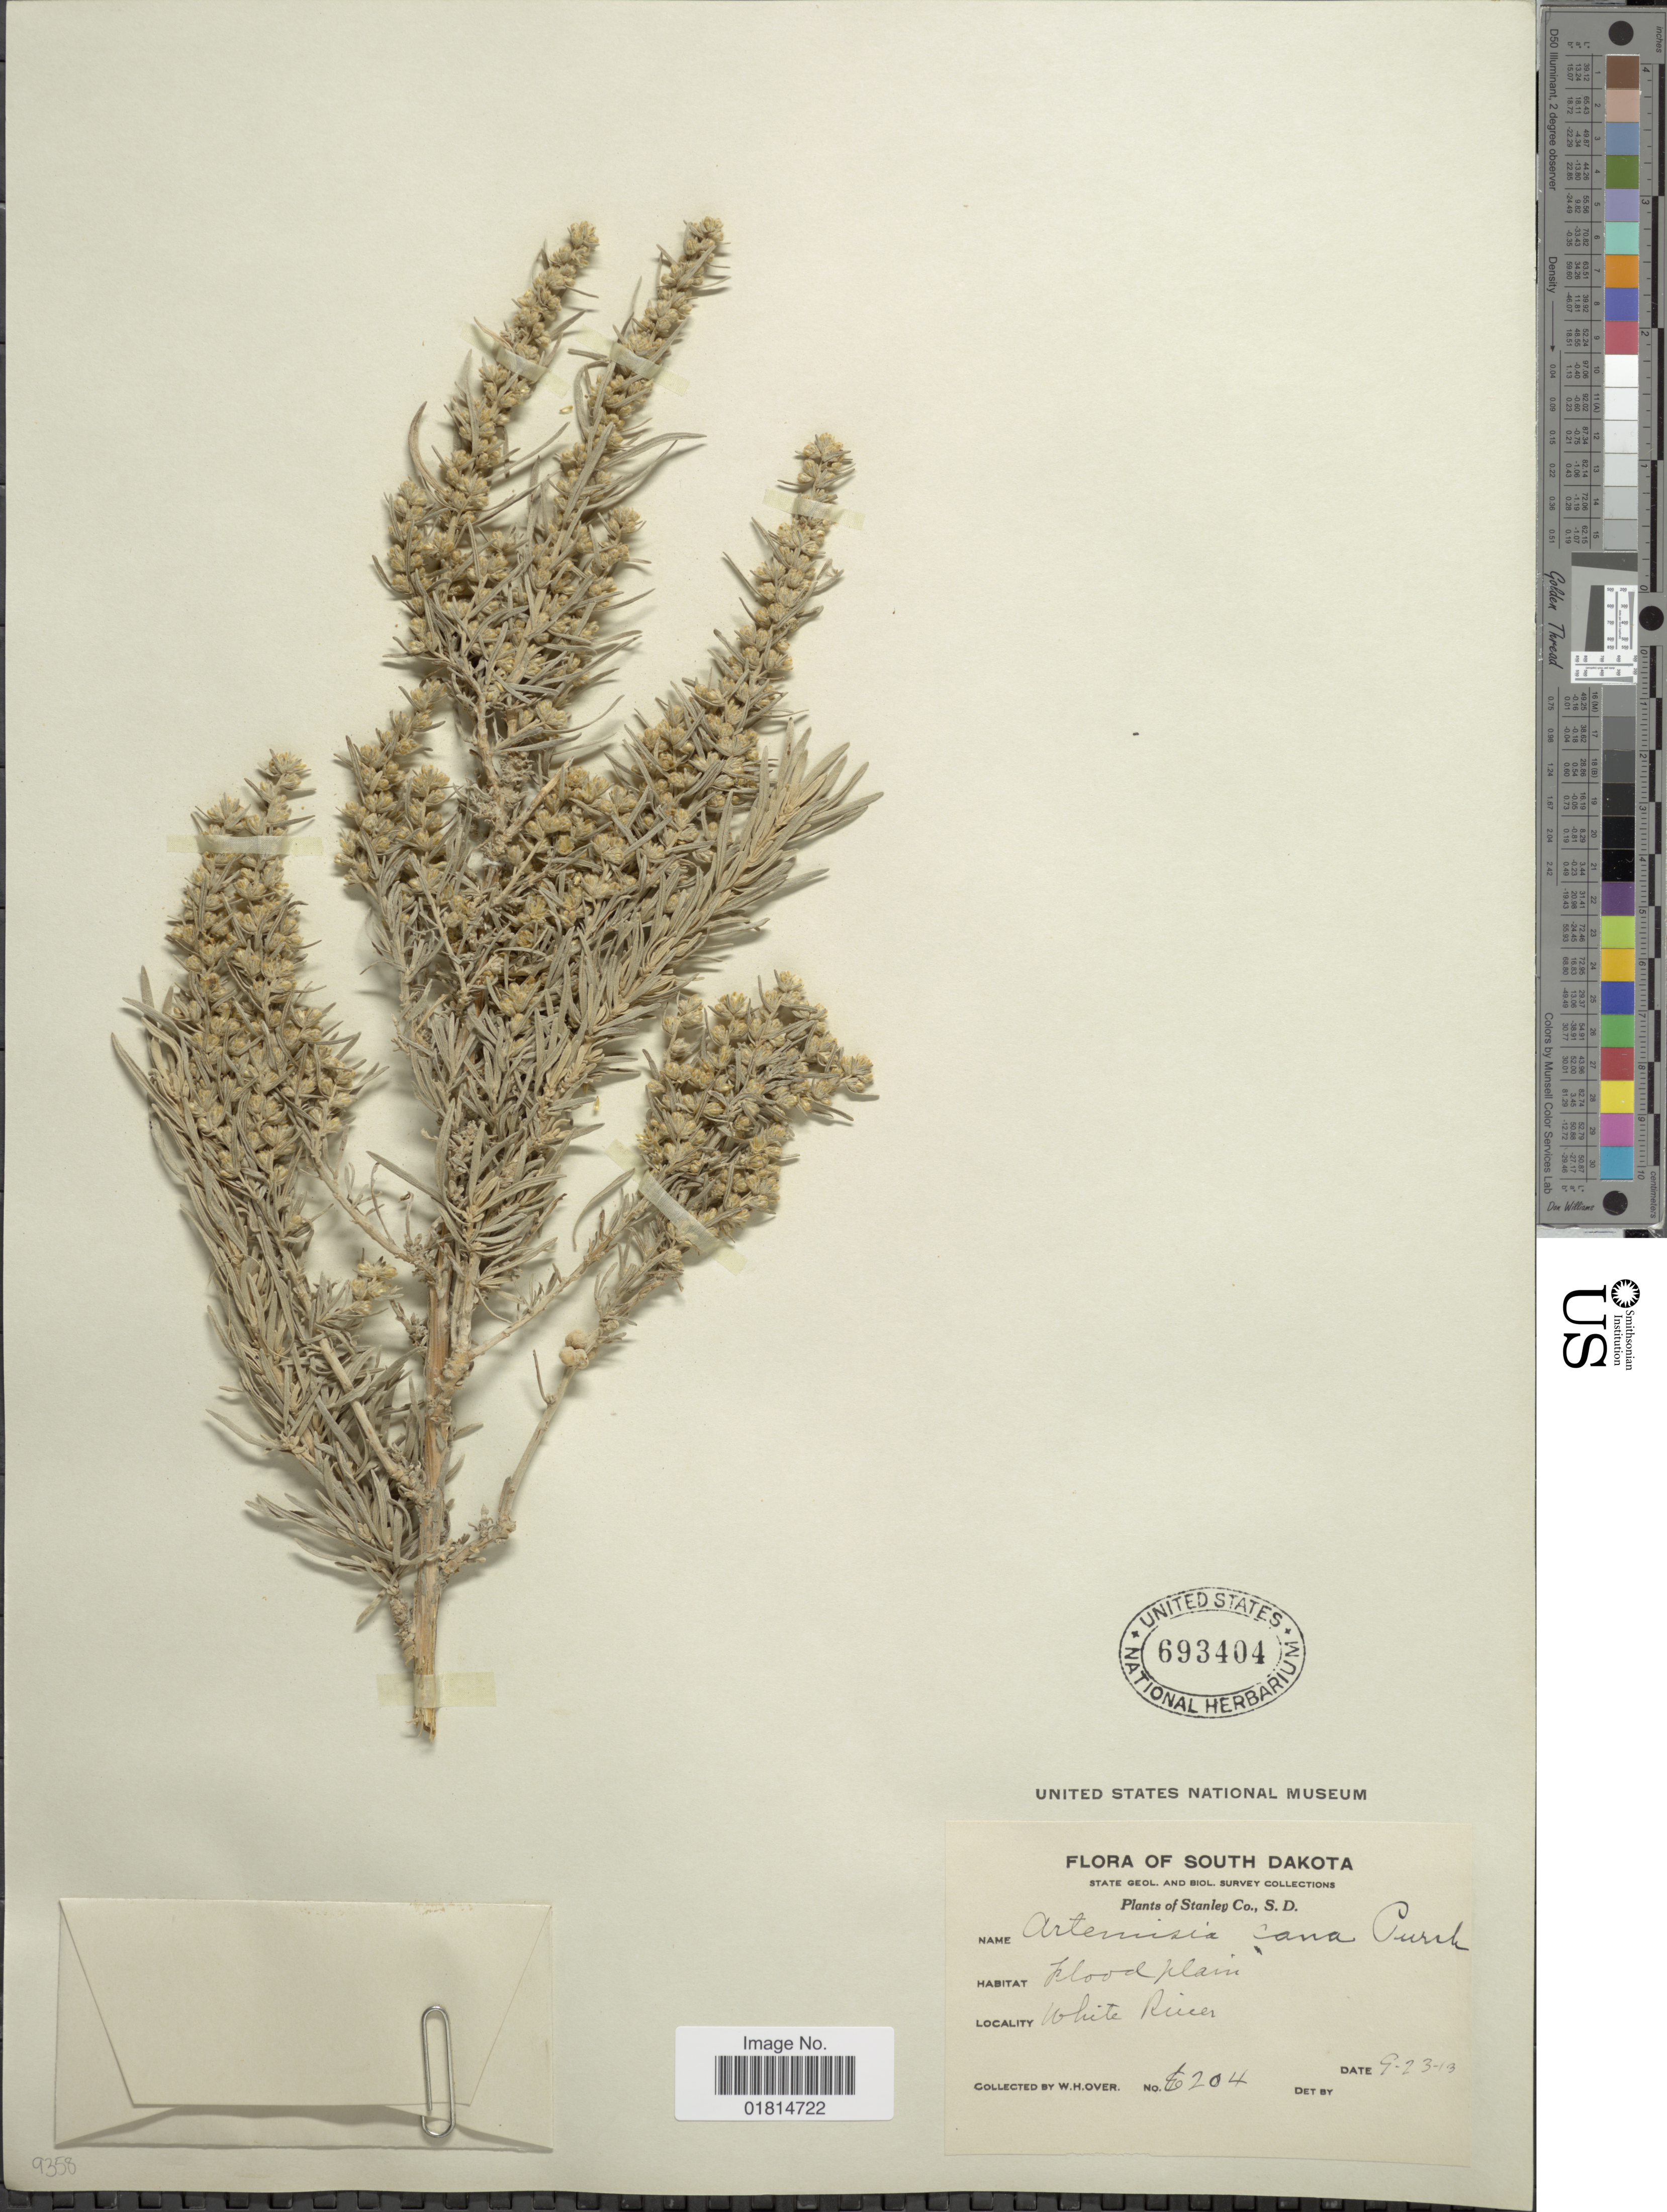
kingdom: Plantae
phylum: Tracheophyta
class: Magnoliopsida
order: Asterales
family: Asteraceae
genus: Artemisia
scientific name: Artemisia cana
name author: Pursh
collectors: W. Over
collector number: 6204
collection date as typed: Transcribed d/m/y: 23/9/13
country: United States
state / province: South Dakota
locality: Stanlep Co., S.D. Flood plain. White River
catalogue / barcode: US 693404